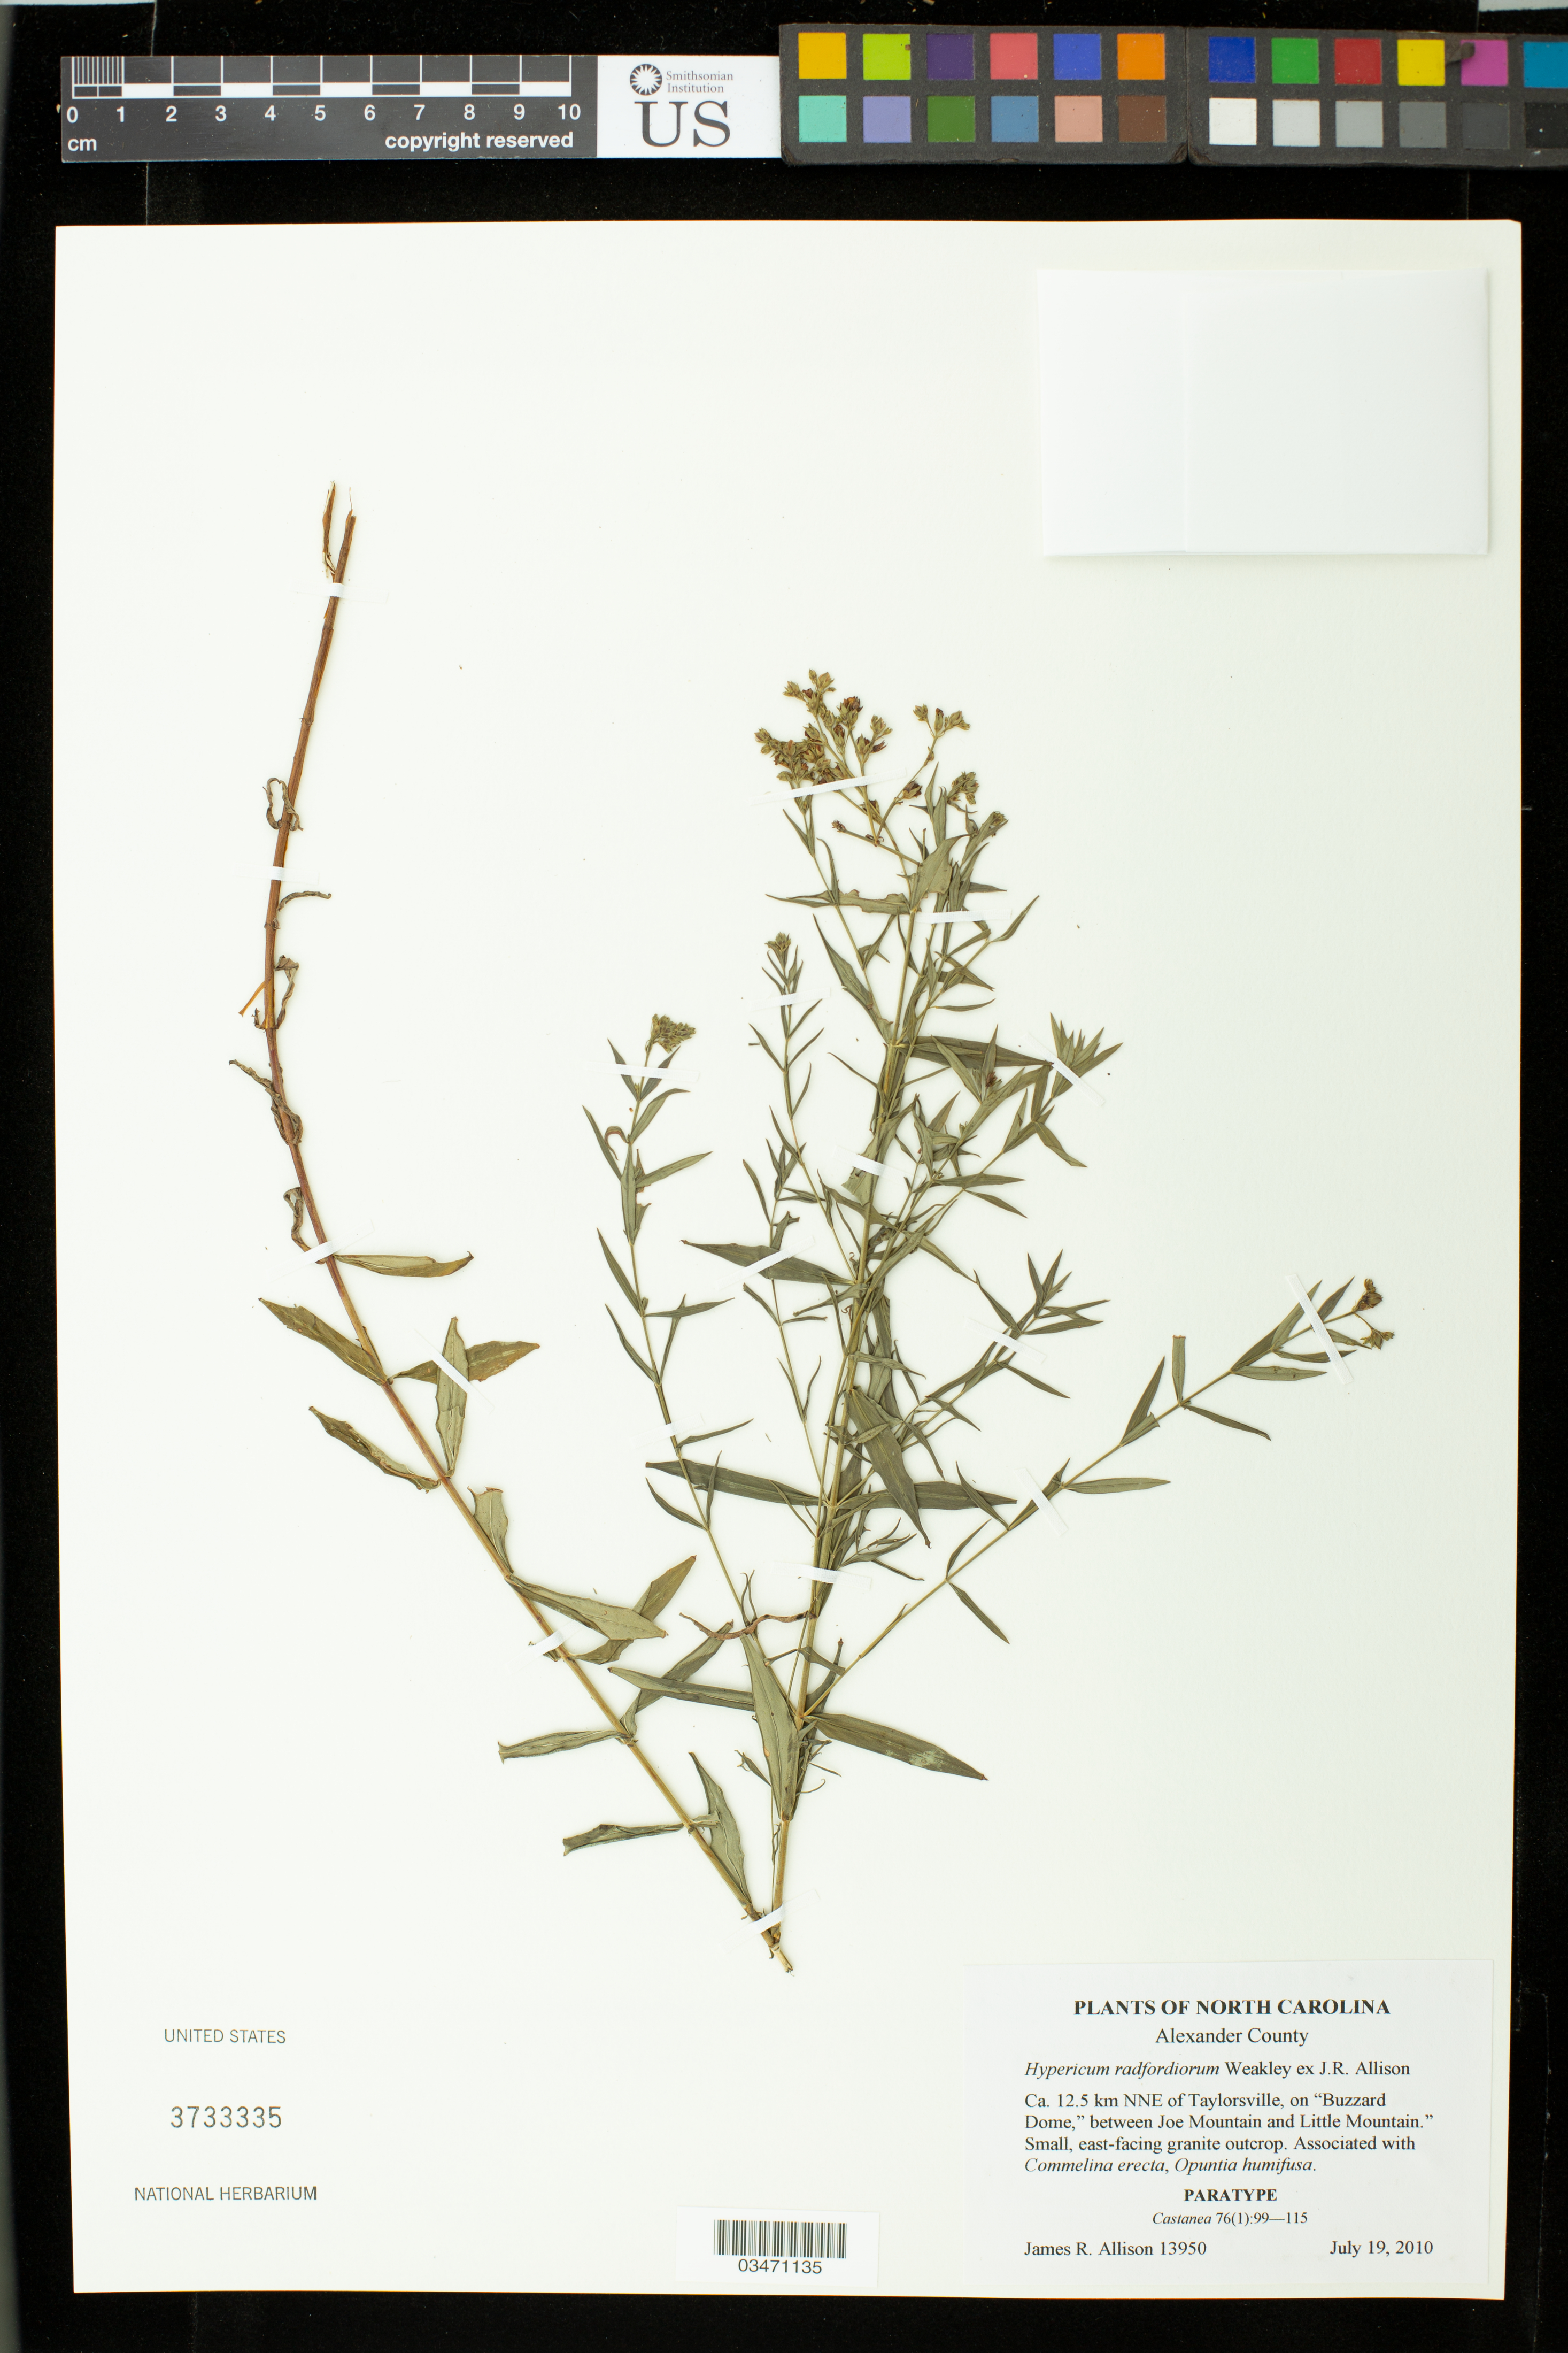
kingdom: Plantae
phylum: Tracheophyta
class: Magnoliopsida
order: Malpighiales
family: Hypericaceae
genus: Hypericum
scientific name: Hypericum radfordiorum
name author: Weakley ex J.R. Allison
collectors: J. R. Allison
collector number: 13950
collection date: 2006-07-19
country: United States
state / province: North Carolina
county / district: Alexander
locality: Ca. 12.5 km NNE of Taylorsville, on "Buzzard Dome", between Joe Mountain and Little Mountain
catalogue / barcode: US 3733335